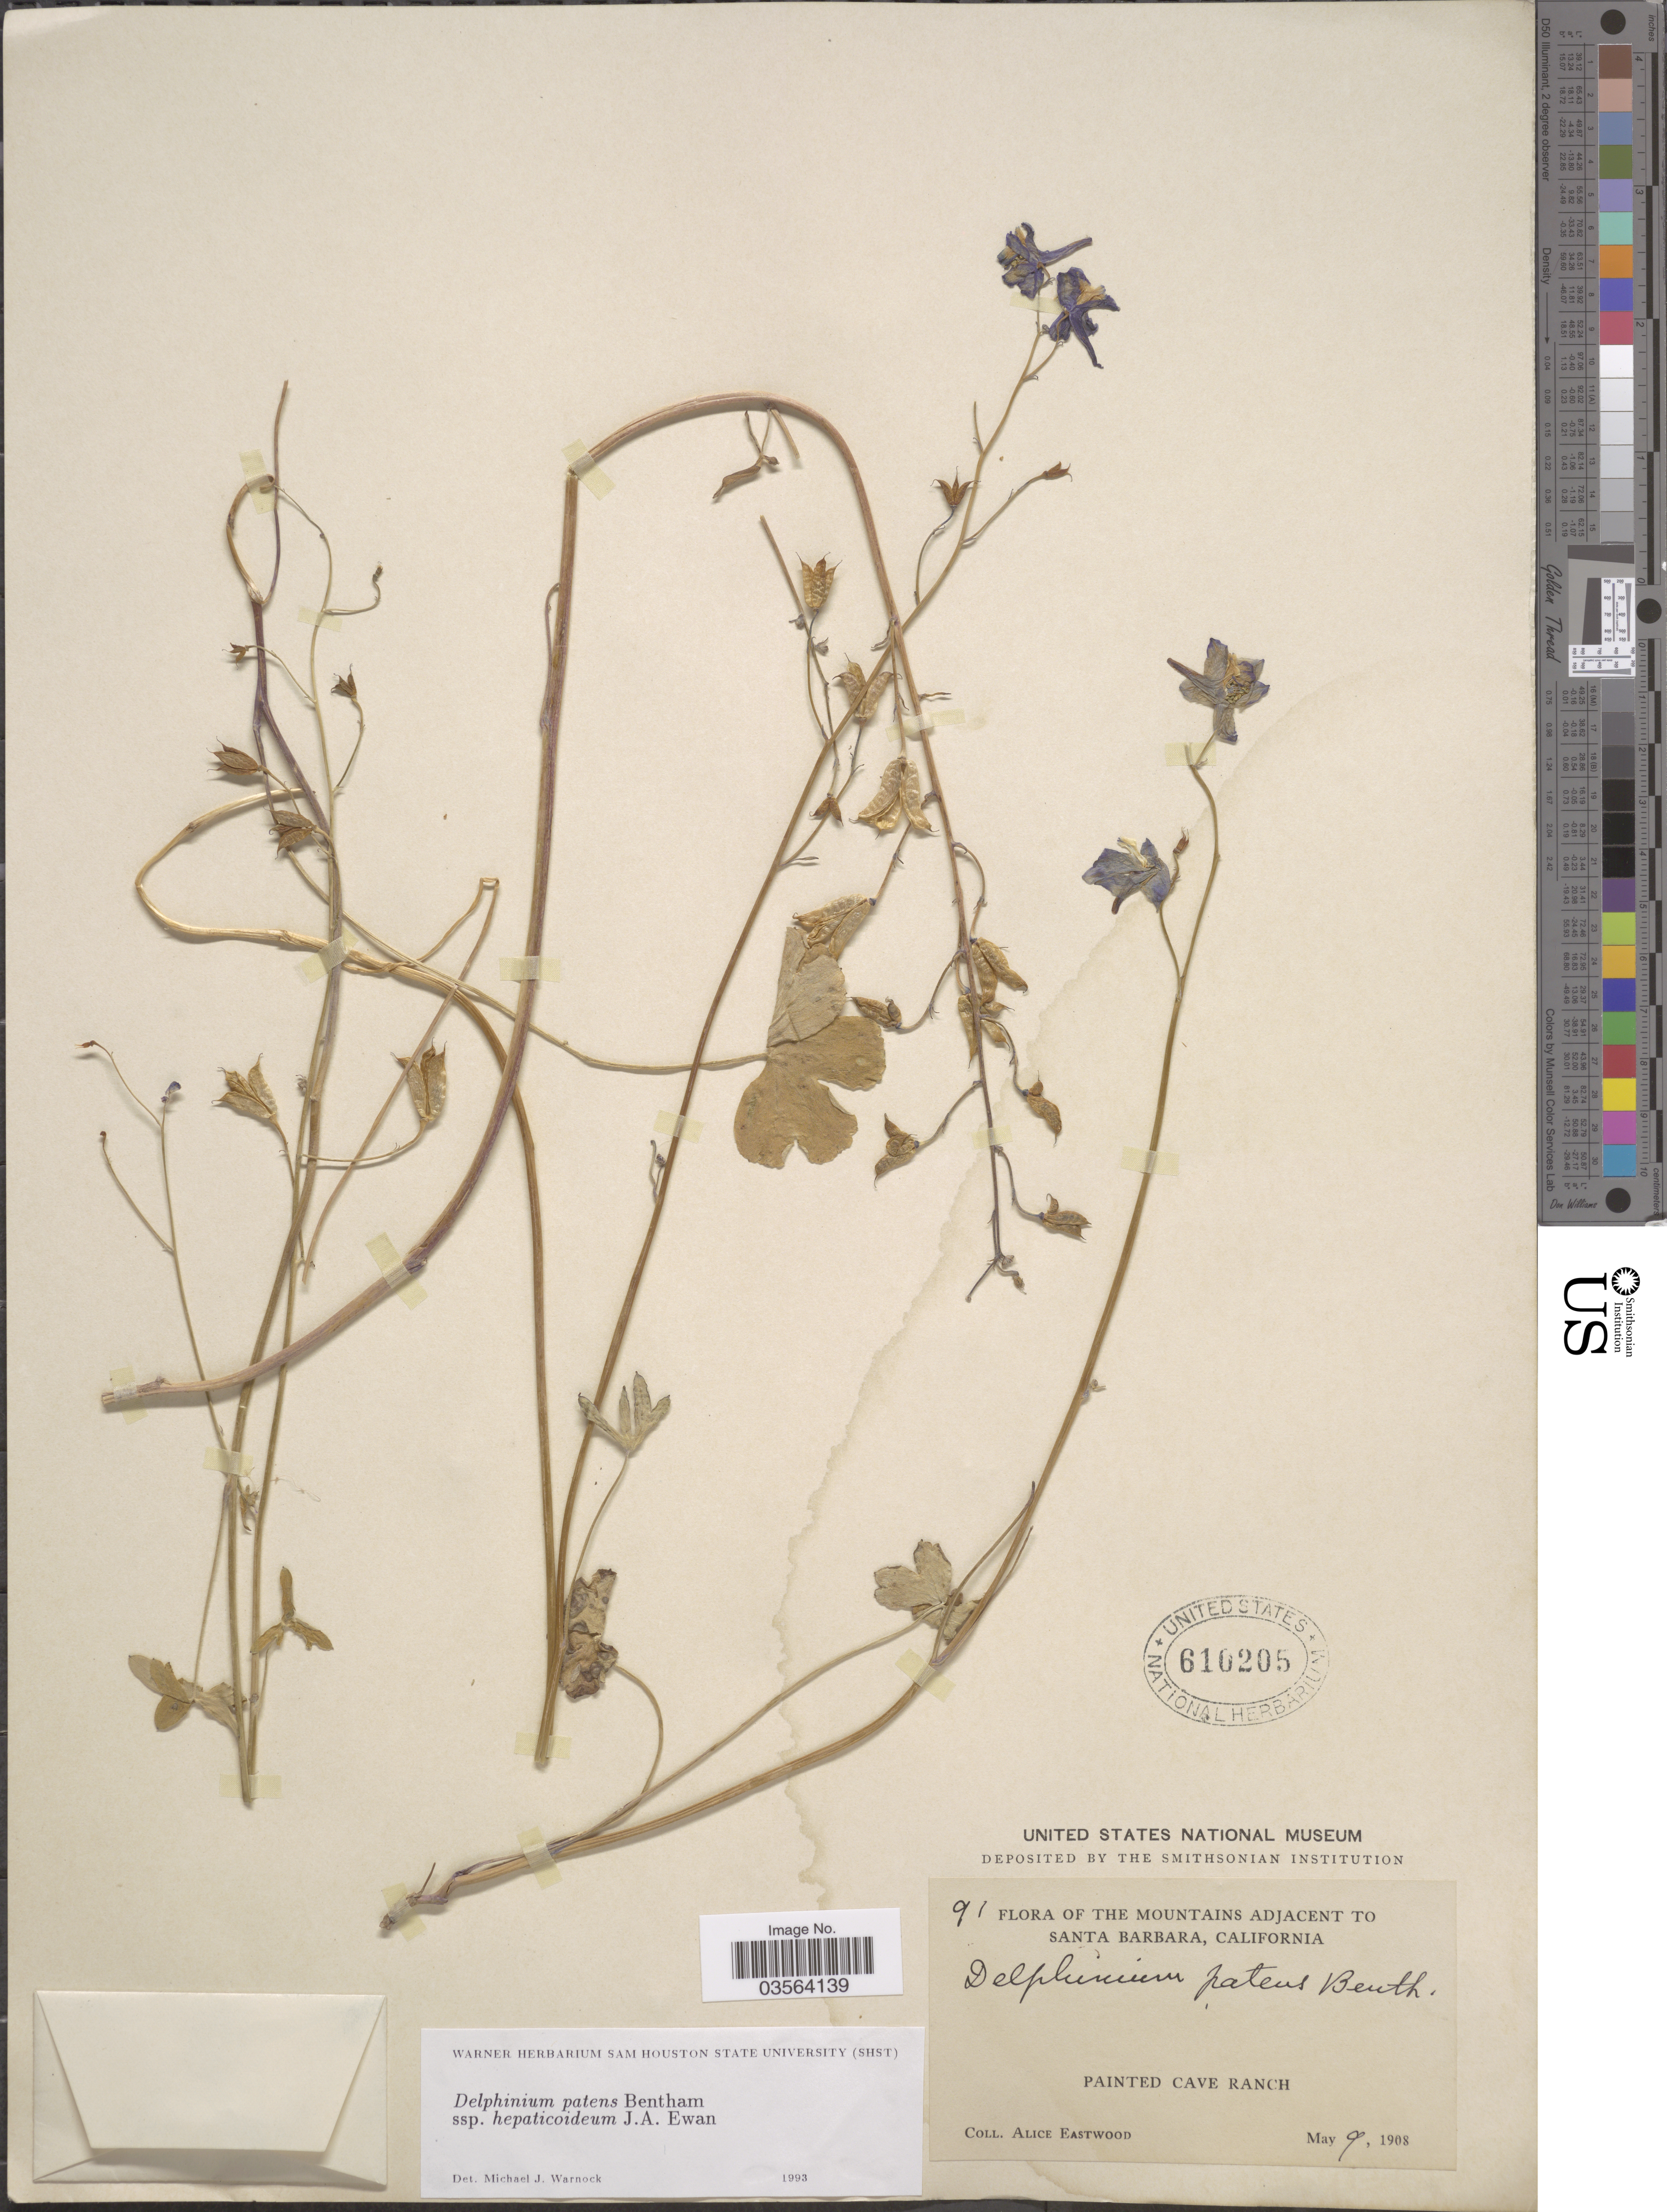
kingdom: Plantae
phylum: Tracheophyta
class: Magnoliopsida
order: Ranunculales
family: Ranunculaceae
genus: Delphinium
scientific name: Delphinium patens subsp. hepaticoideum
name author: Ewan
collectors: A. Eastwood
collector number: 91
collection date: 1908-05-09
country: United States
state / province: California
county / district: Santa Barbara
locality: The Mountains adjacent to Santa Barbara, Painted Cave Ranch.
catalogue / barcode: US 610205